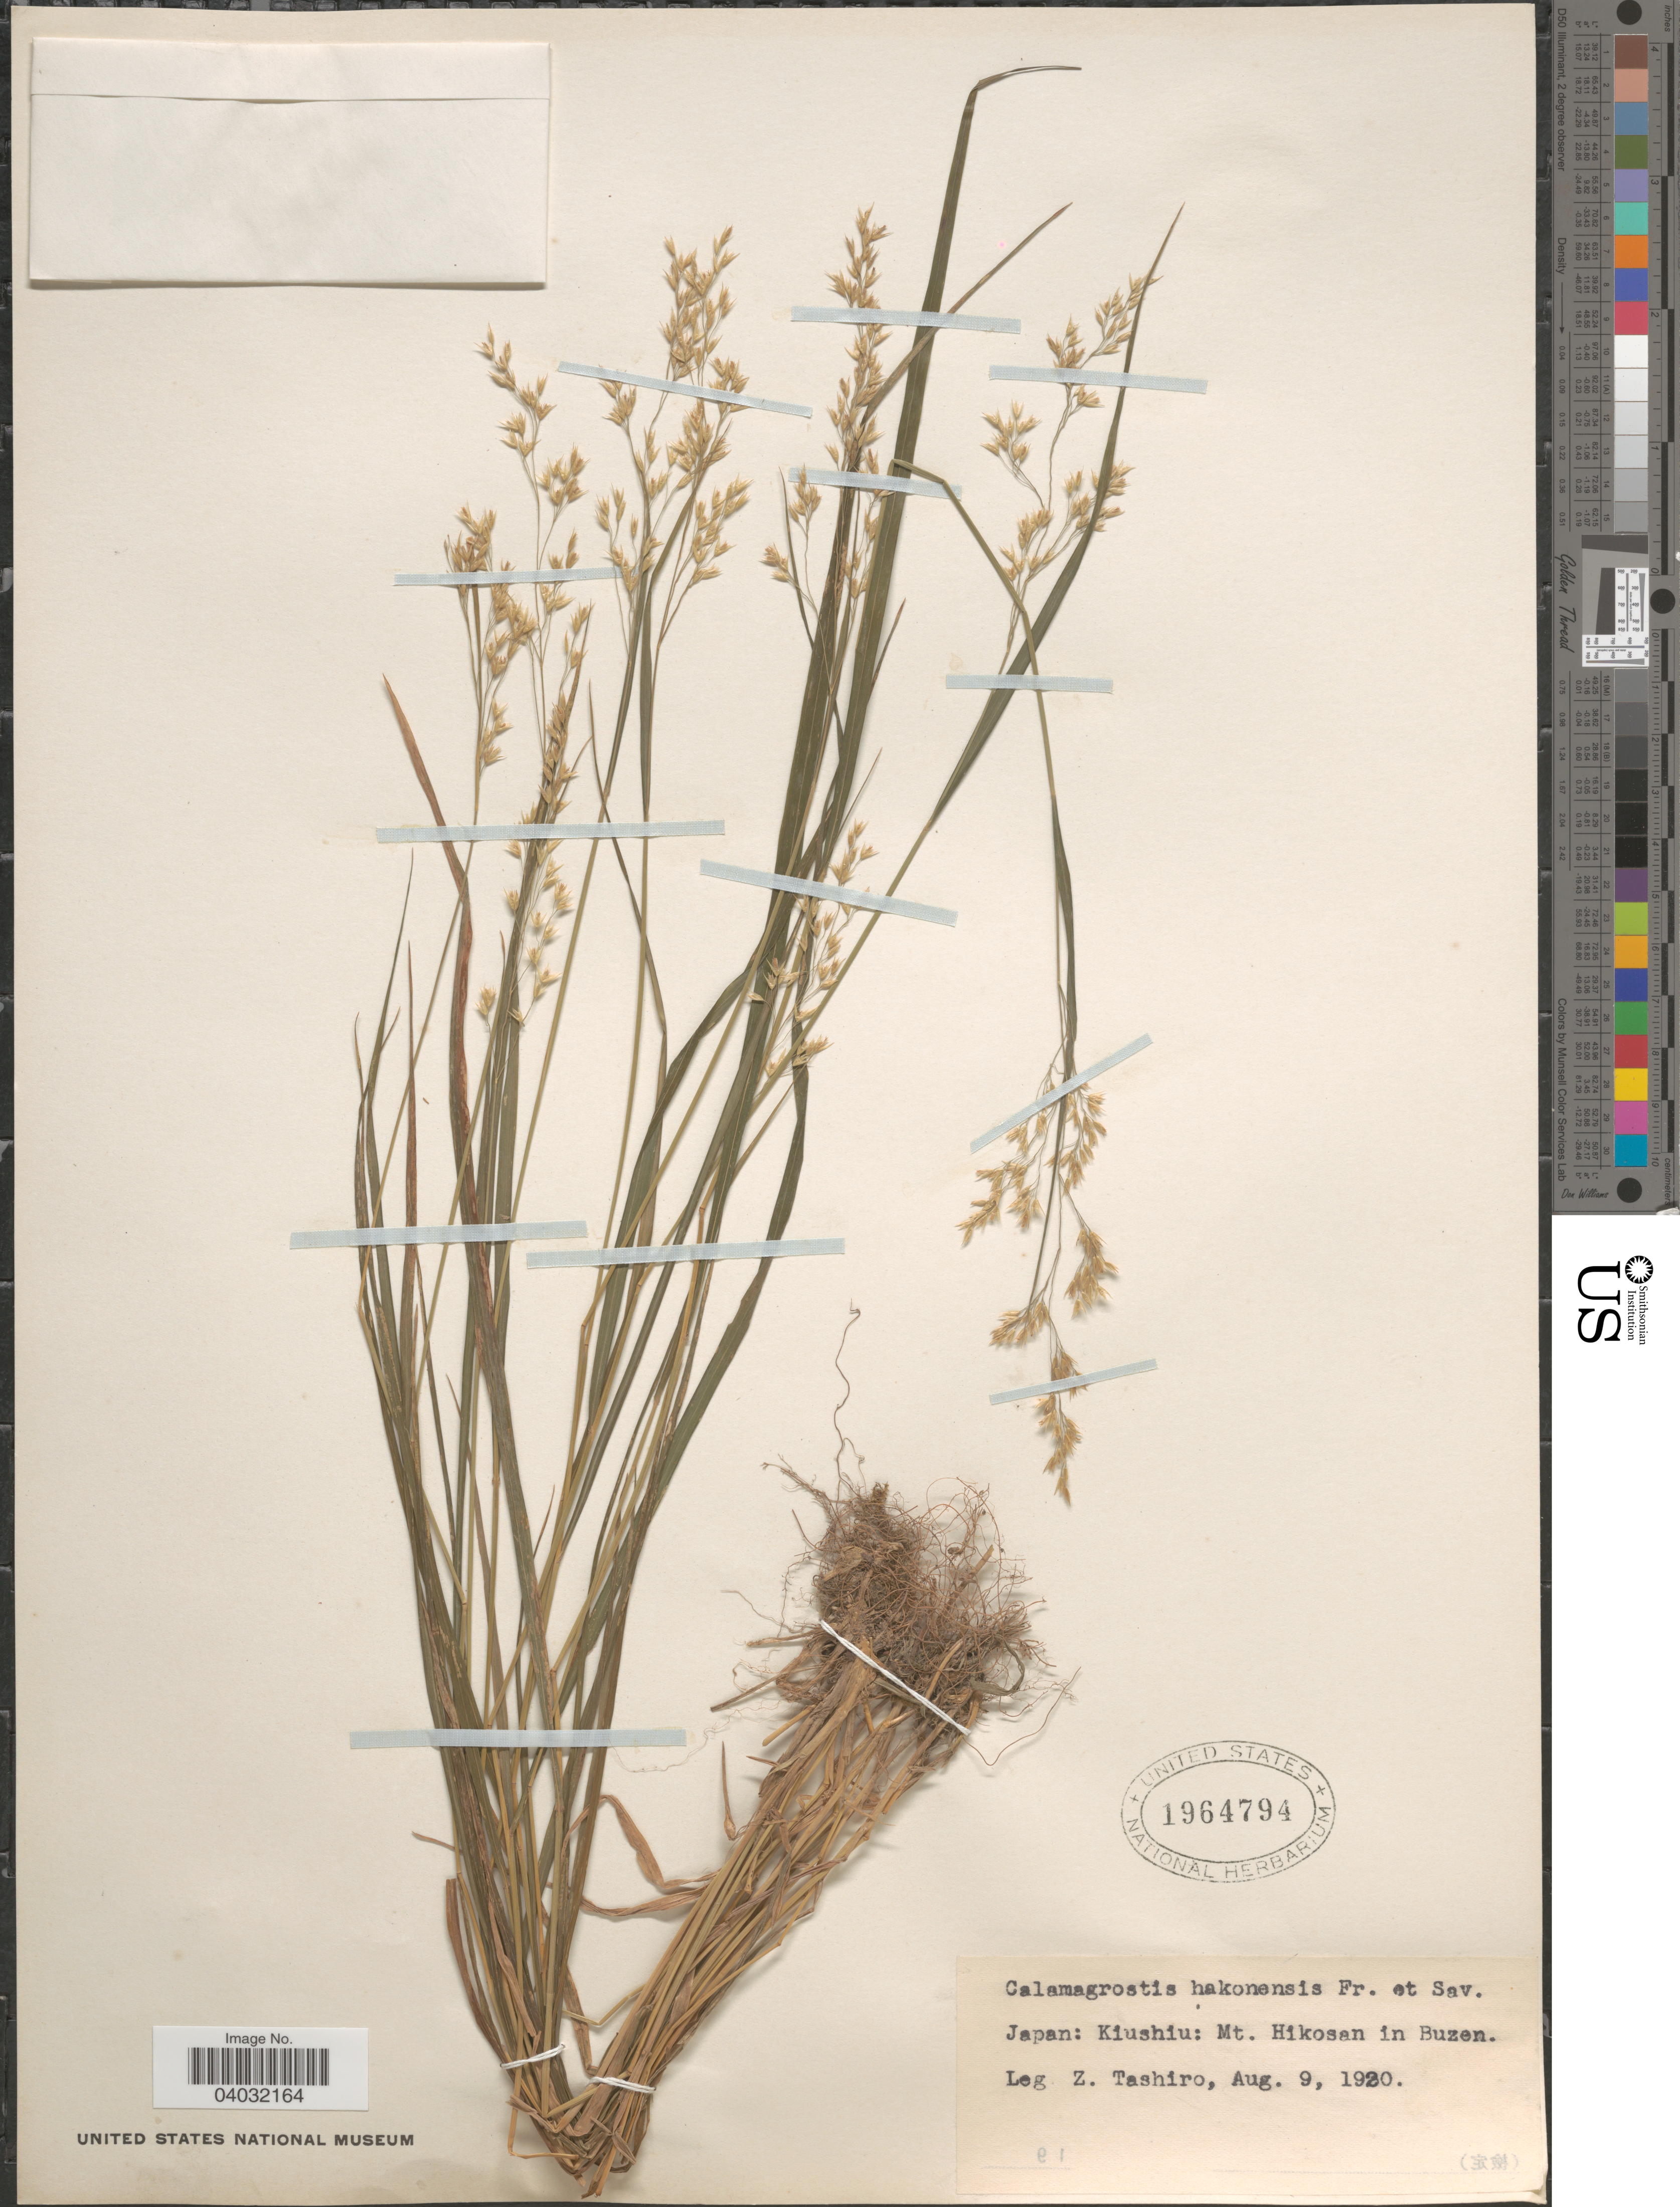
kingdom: Plantae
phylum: Tracheophyta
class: Liliopsida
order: Poales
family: Poaceae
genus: Calamagrostis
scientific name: Calamagrostis hakonensis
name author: Franch. & Sav.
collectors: Z. Tashiro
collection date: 1920-08-09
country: Japan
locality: Kiushiu: Mt. Hikosan in Buzen.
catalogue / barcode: US 1964794